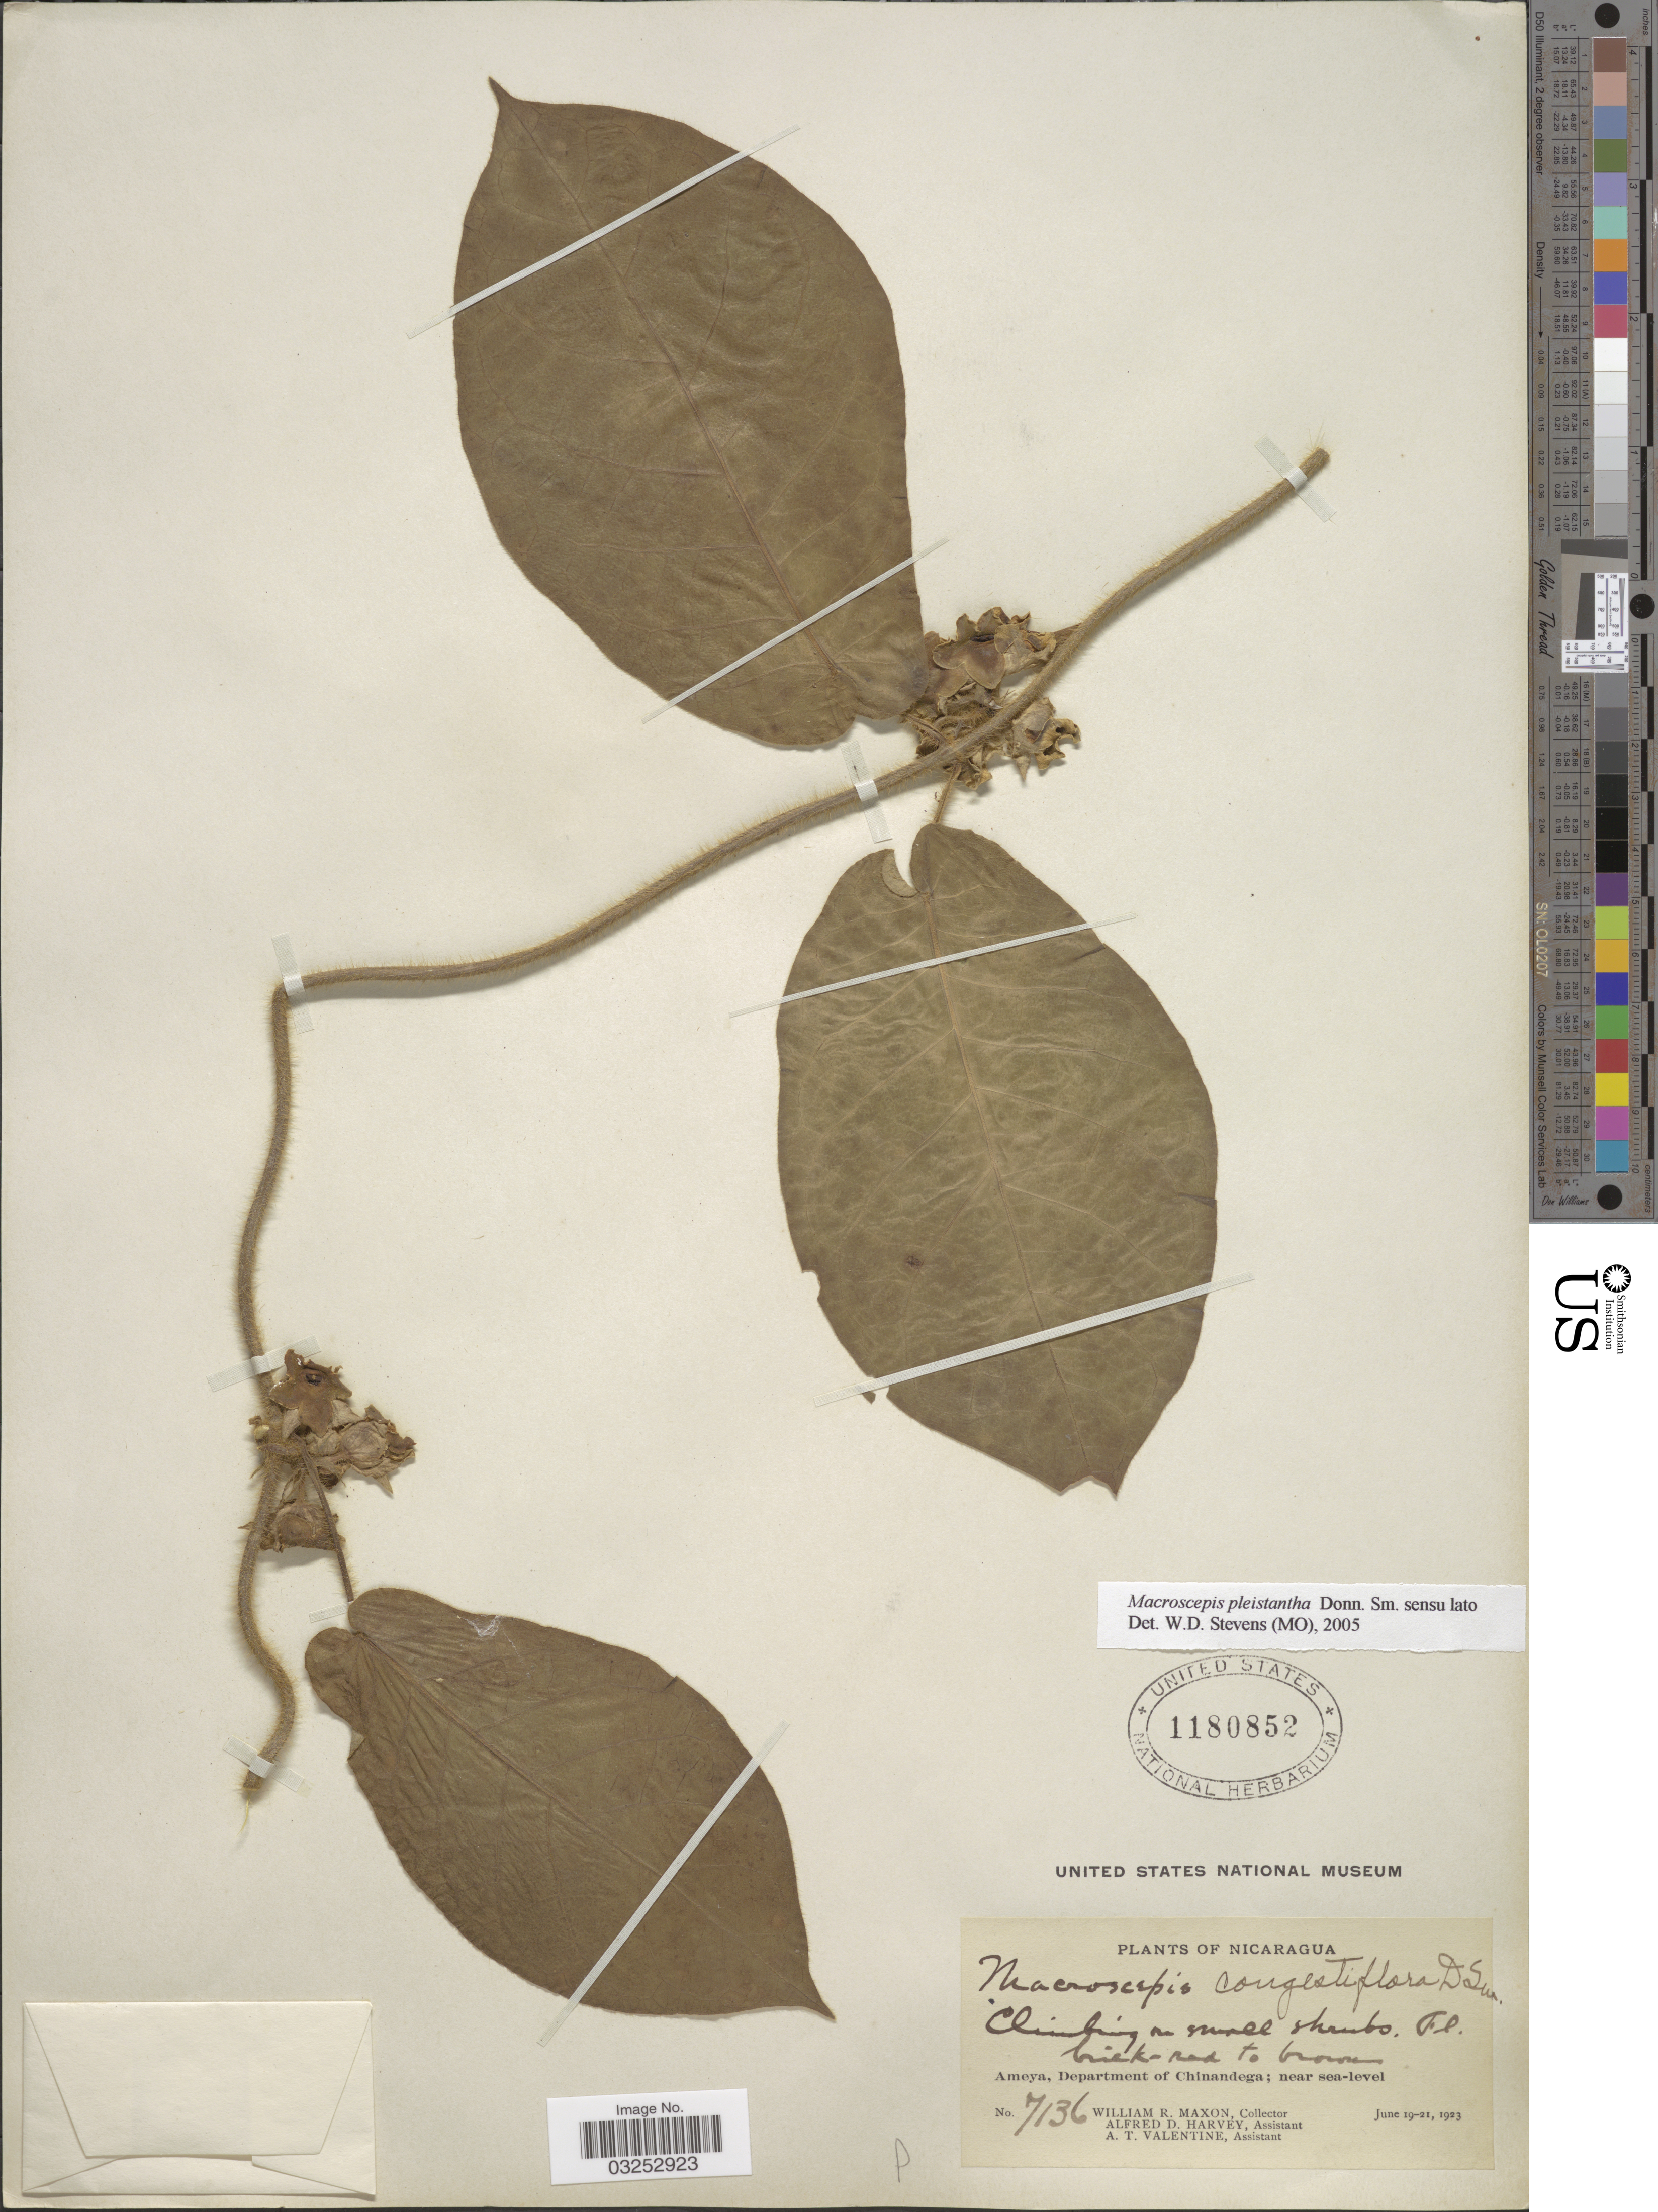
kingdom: Plantae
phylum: Tracheophyta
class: Magnoliopsida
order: Gentianales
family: Apocynaceae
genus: Macroscepis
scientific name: Macroscepis pleistantha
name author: Donn. Sm.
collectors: W. R. Maxon, A. D. Harvey & A. Valentine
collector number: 7136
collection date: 1923-06-19/1923-06-21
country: Nicaragua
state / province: Chinandega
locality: Ameya, Department of Chinandega.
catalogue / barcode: US 1180852